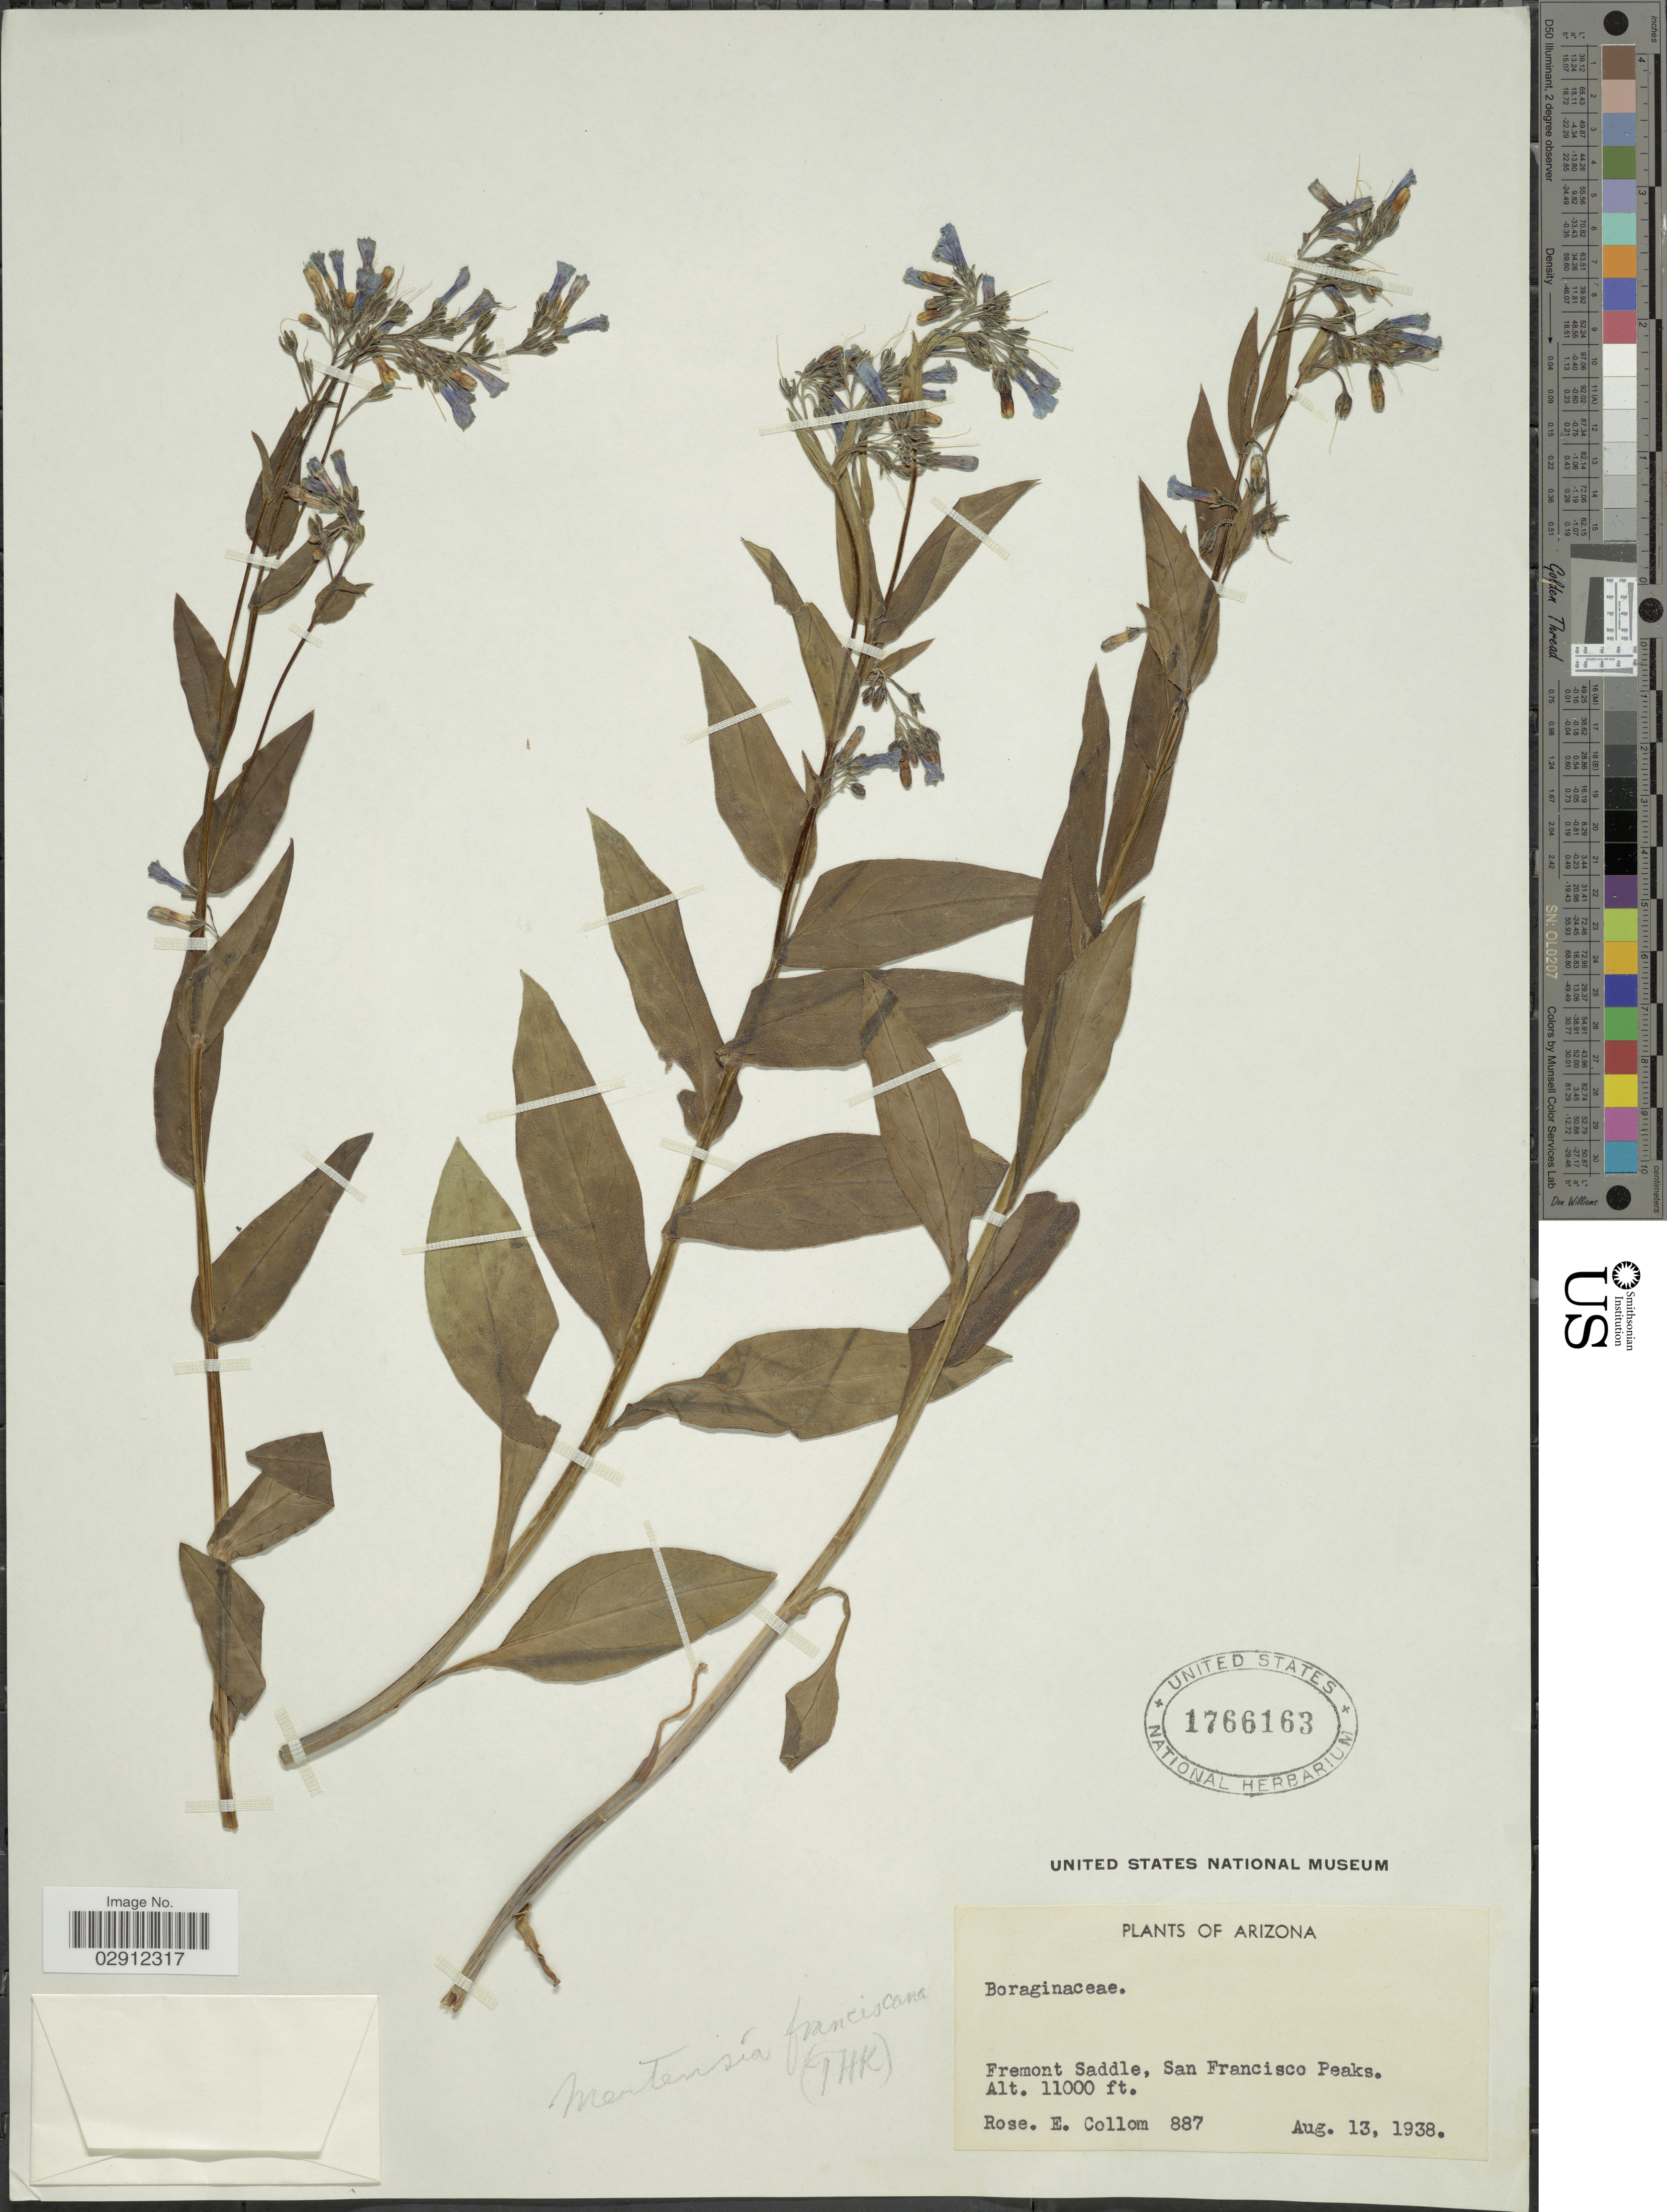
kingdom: Plantae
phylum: Tracheophyta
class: Magnoliopsida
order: Boraginales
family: Boraginaceae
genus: Mertensia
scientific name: Mertensia franciscana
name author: A. Heller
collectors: R. E. Collom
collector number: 887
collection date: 1938-08-13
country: United States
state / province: Arizona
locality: Fremont Saddle, San Francisco Peaks.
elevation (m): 3353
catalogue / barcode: US 1766163